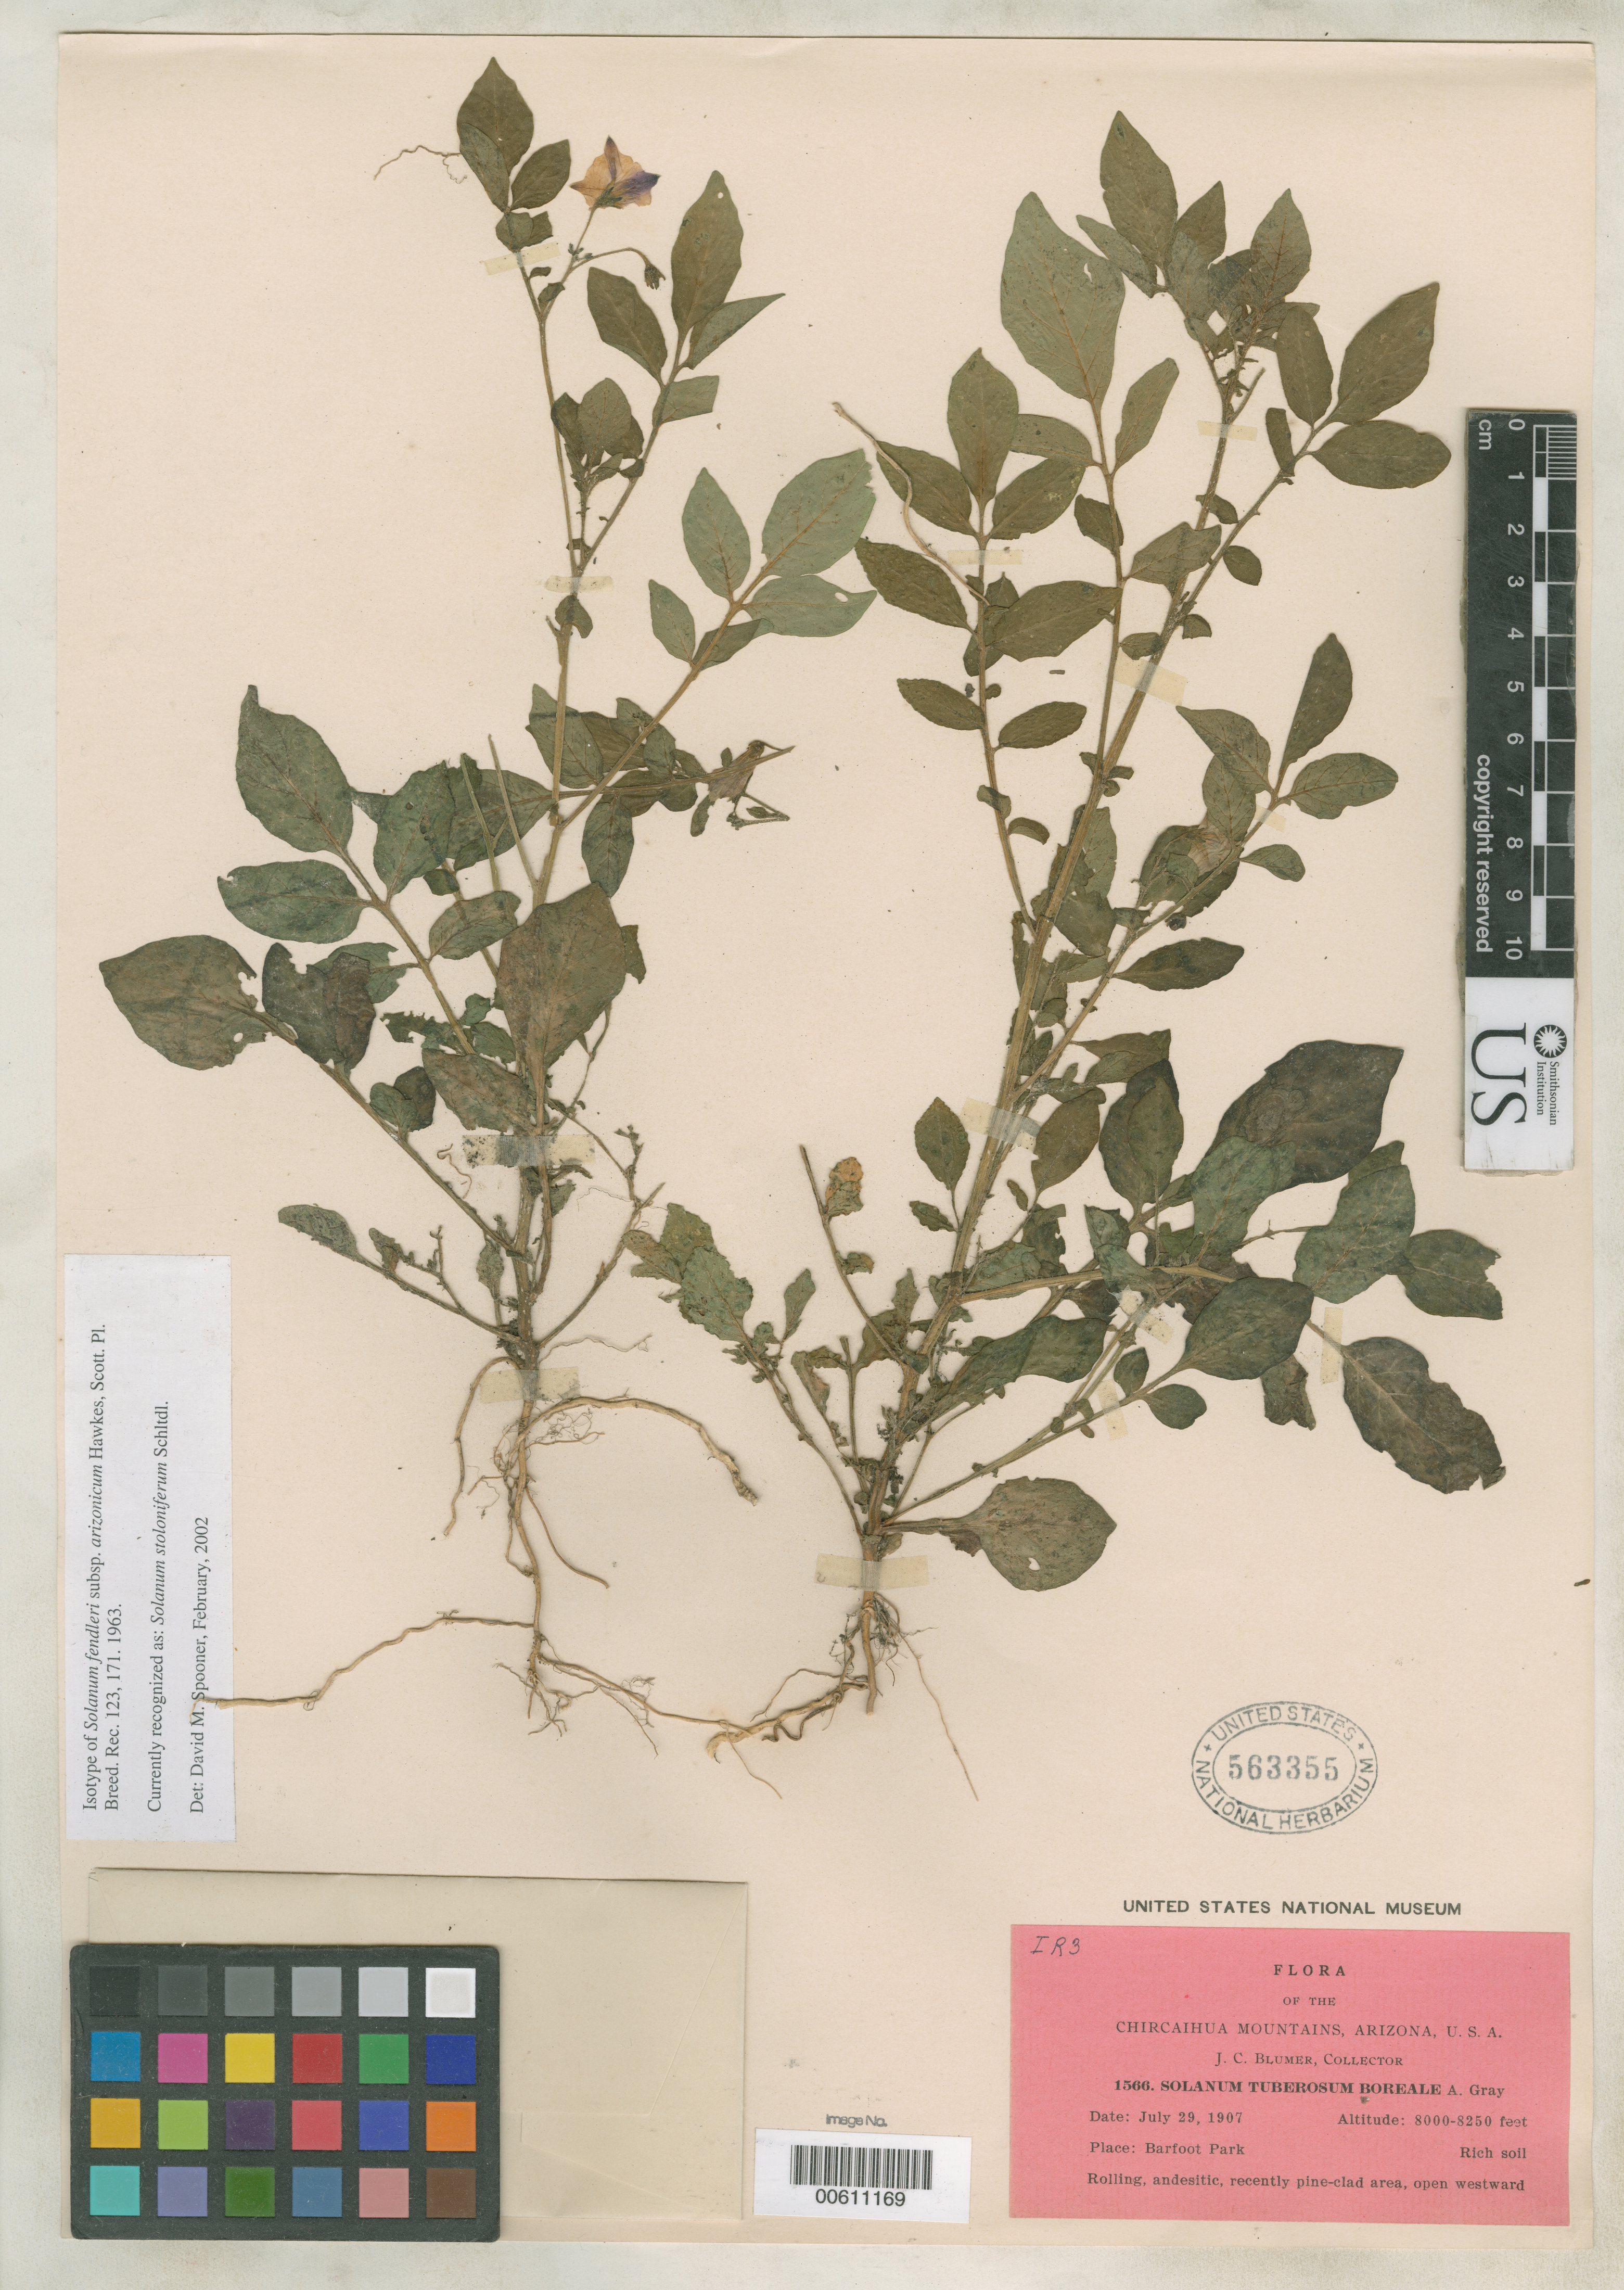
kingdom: Plantae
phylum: Tracheophyta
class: Magnoliopsida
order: Solanales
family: Solanaceae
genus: Solanum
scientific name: Solanum fendleri subsp. arizonicum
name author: Hawkes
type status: Isotype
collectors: J. C. Blumer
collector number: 1566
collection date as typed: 29 Jul 1907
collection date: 1907-07-29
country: United States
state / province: Arizona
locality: Barfoot Park.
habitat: Andesitic, recently pine-clad area, open westward. Rich soil.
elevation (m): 2438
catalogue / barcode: US 563355